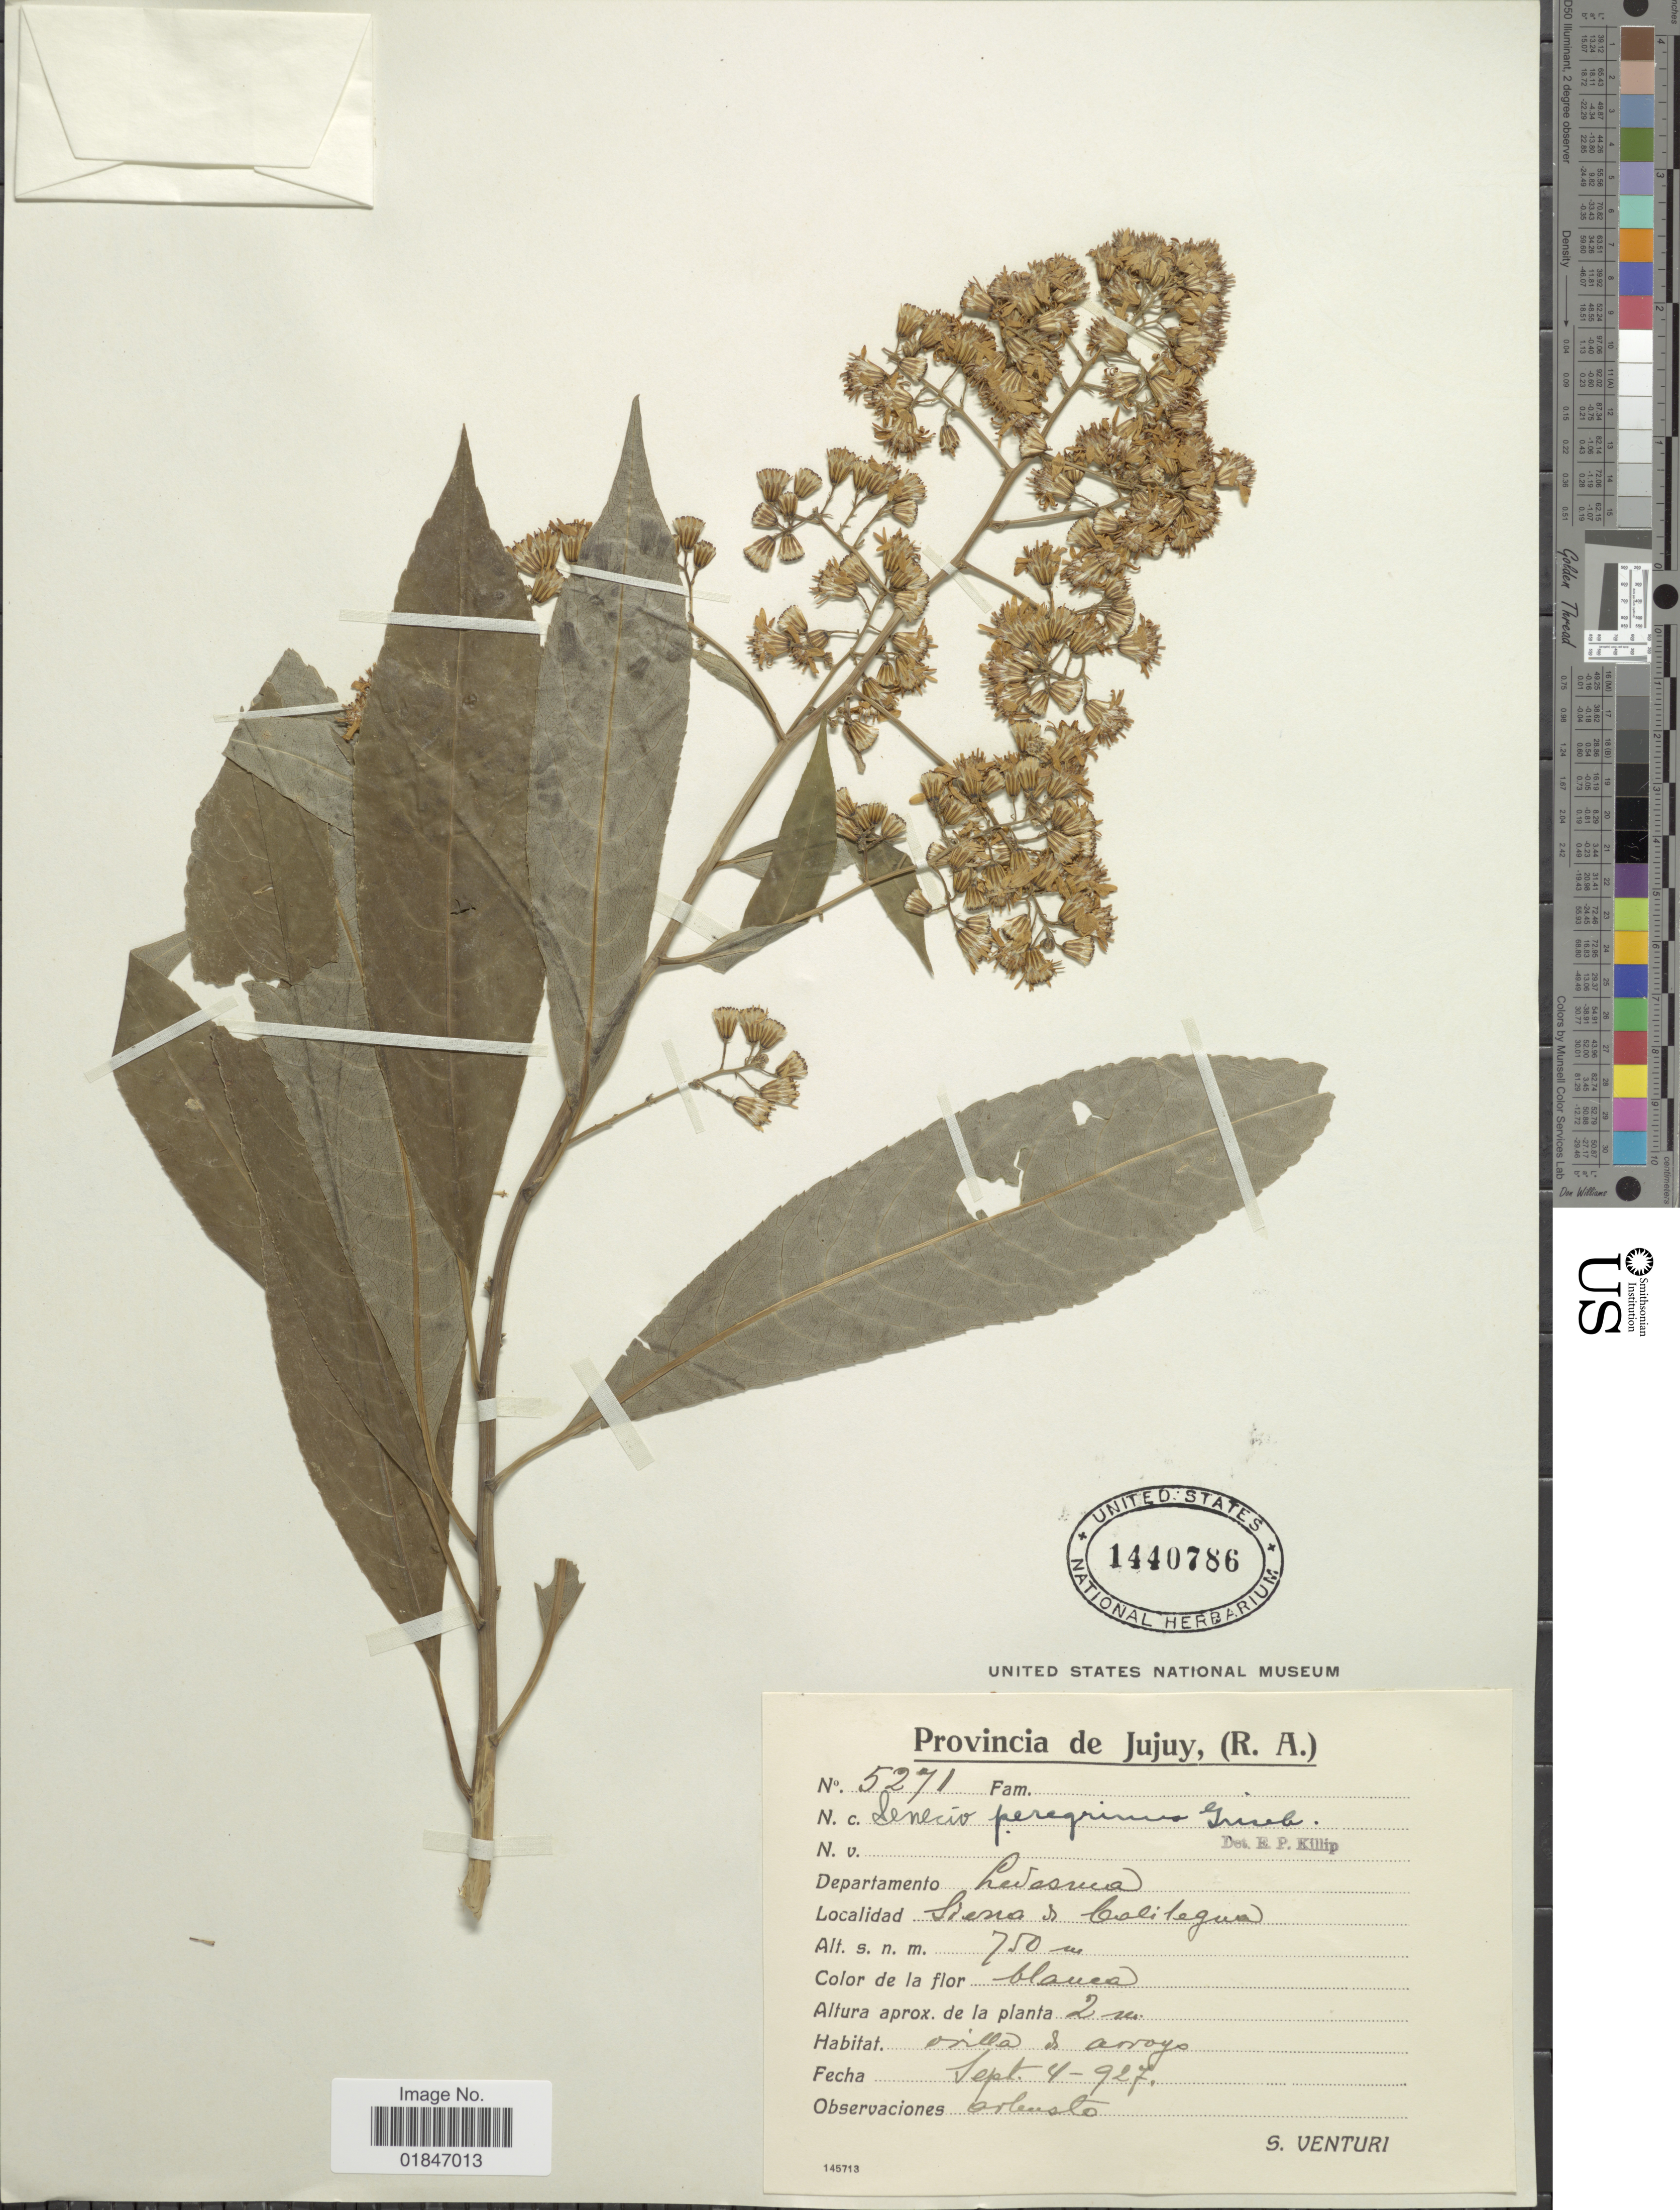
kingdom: Plantae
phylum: Tracheophyta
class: Magnoliopsida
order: Asterales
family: Asteraceae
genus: Dendrophorbium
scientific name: Dendrophorbium peregrinum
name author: (Griseb.) C. Jeffrey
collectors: S. Venturi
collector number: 5271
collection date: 1927-09-04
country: Argentina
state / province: Jujuy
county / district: Ledesma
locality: Sierra de Calilegua.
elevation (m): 750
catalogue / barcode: US 1440786